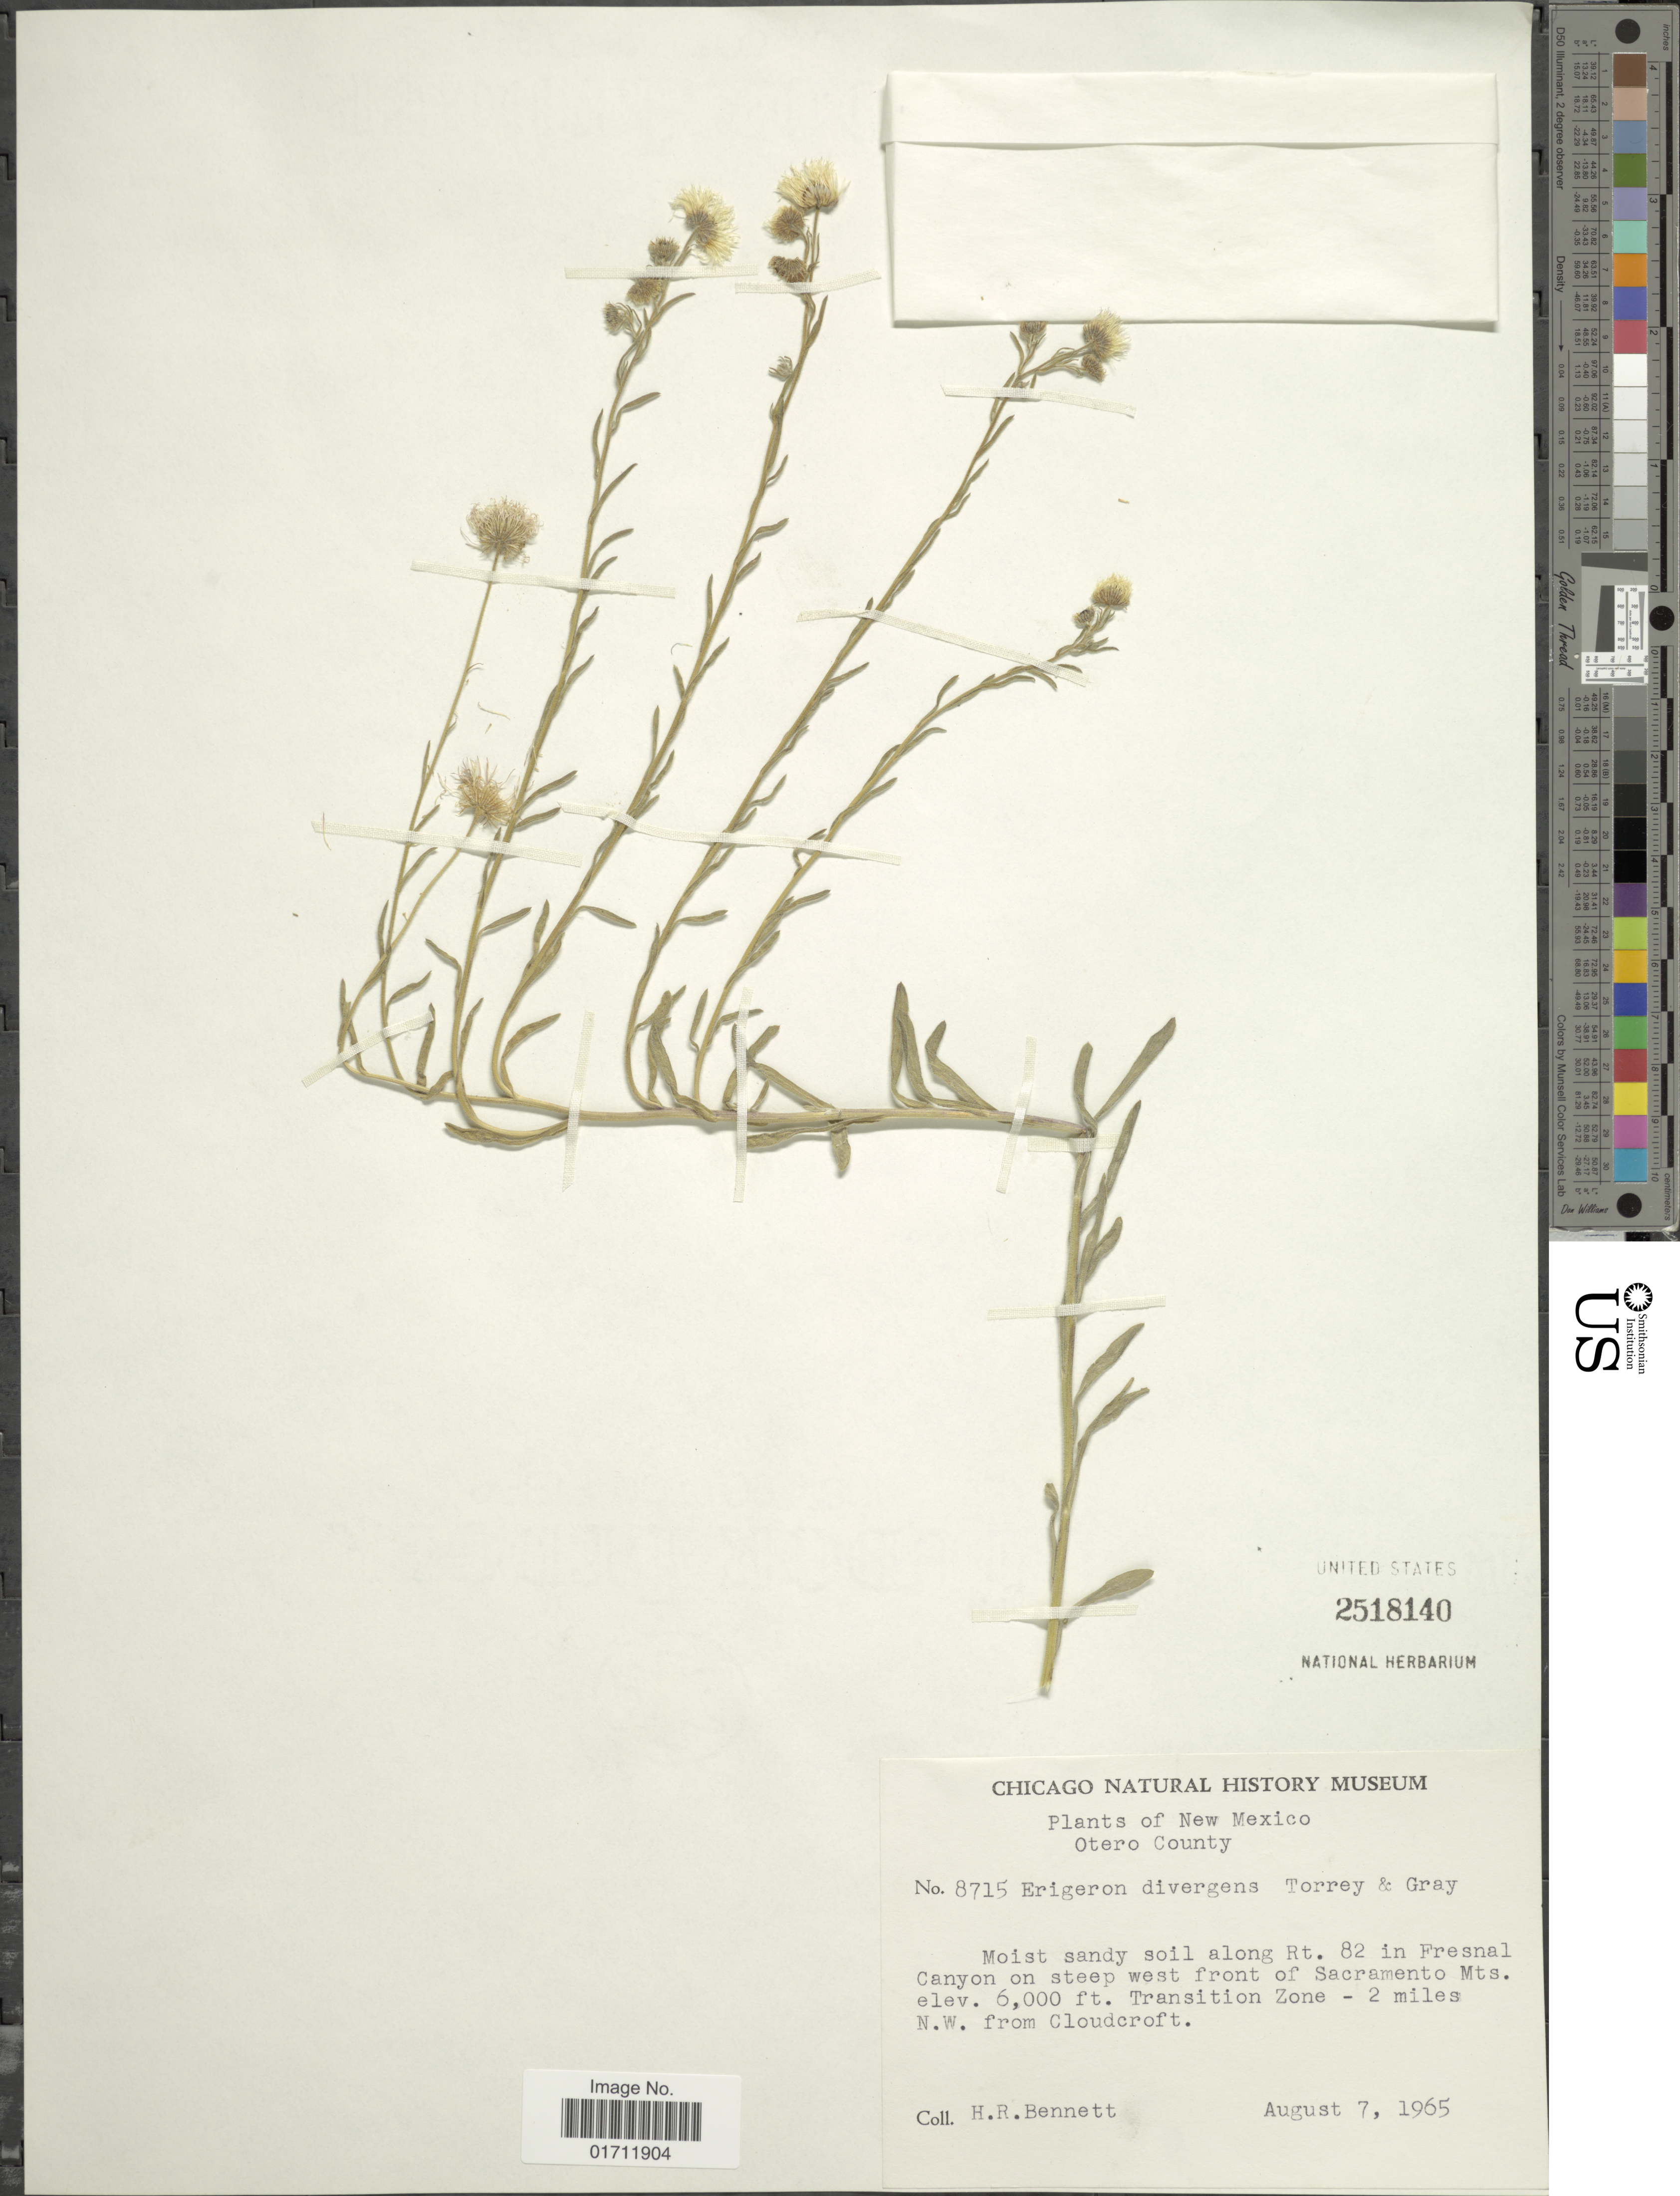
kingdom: Plantae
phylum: Tracheophyta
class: Magnoliopsida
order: Asterales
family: Asteraceae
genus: Erigeron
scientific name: Erigeron divergens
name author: Torr. & A. Gray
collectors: H. R. Bennett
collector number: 8715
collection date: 1965-08-07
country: United States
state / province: New Mexico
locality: Otero County, Moist sandy soil along Rt. 82 in Fresnal Canyon on steep west front of Sacramento Mts. Transition Zone - 2 miles N.W. from Cloudcroft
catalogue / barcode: US 2518140